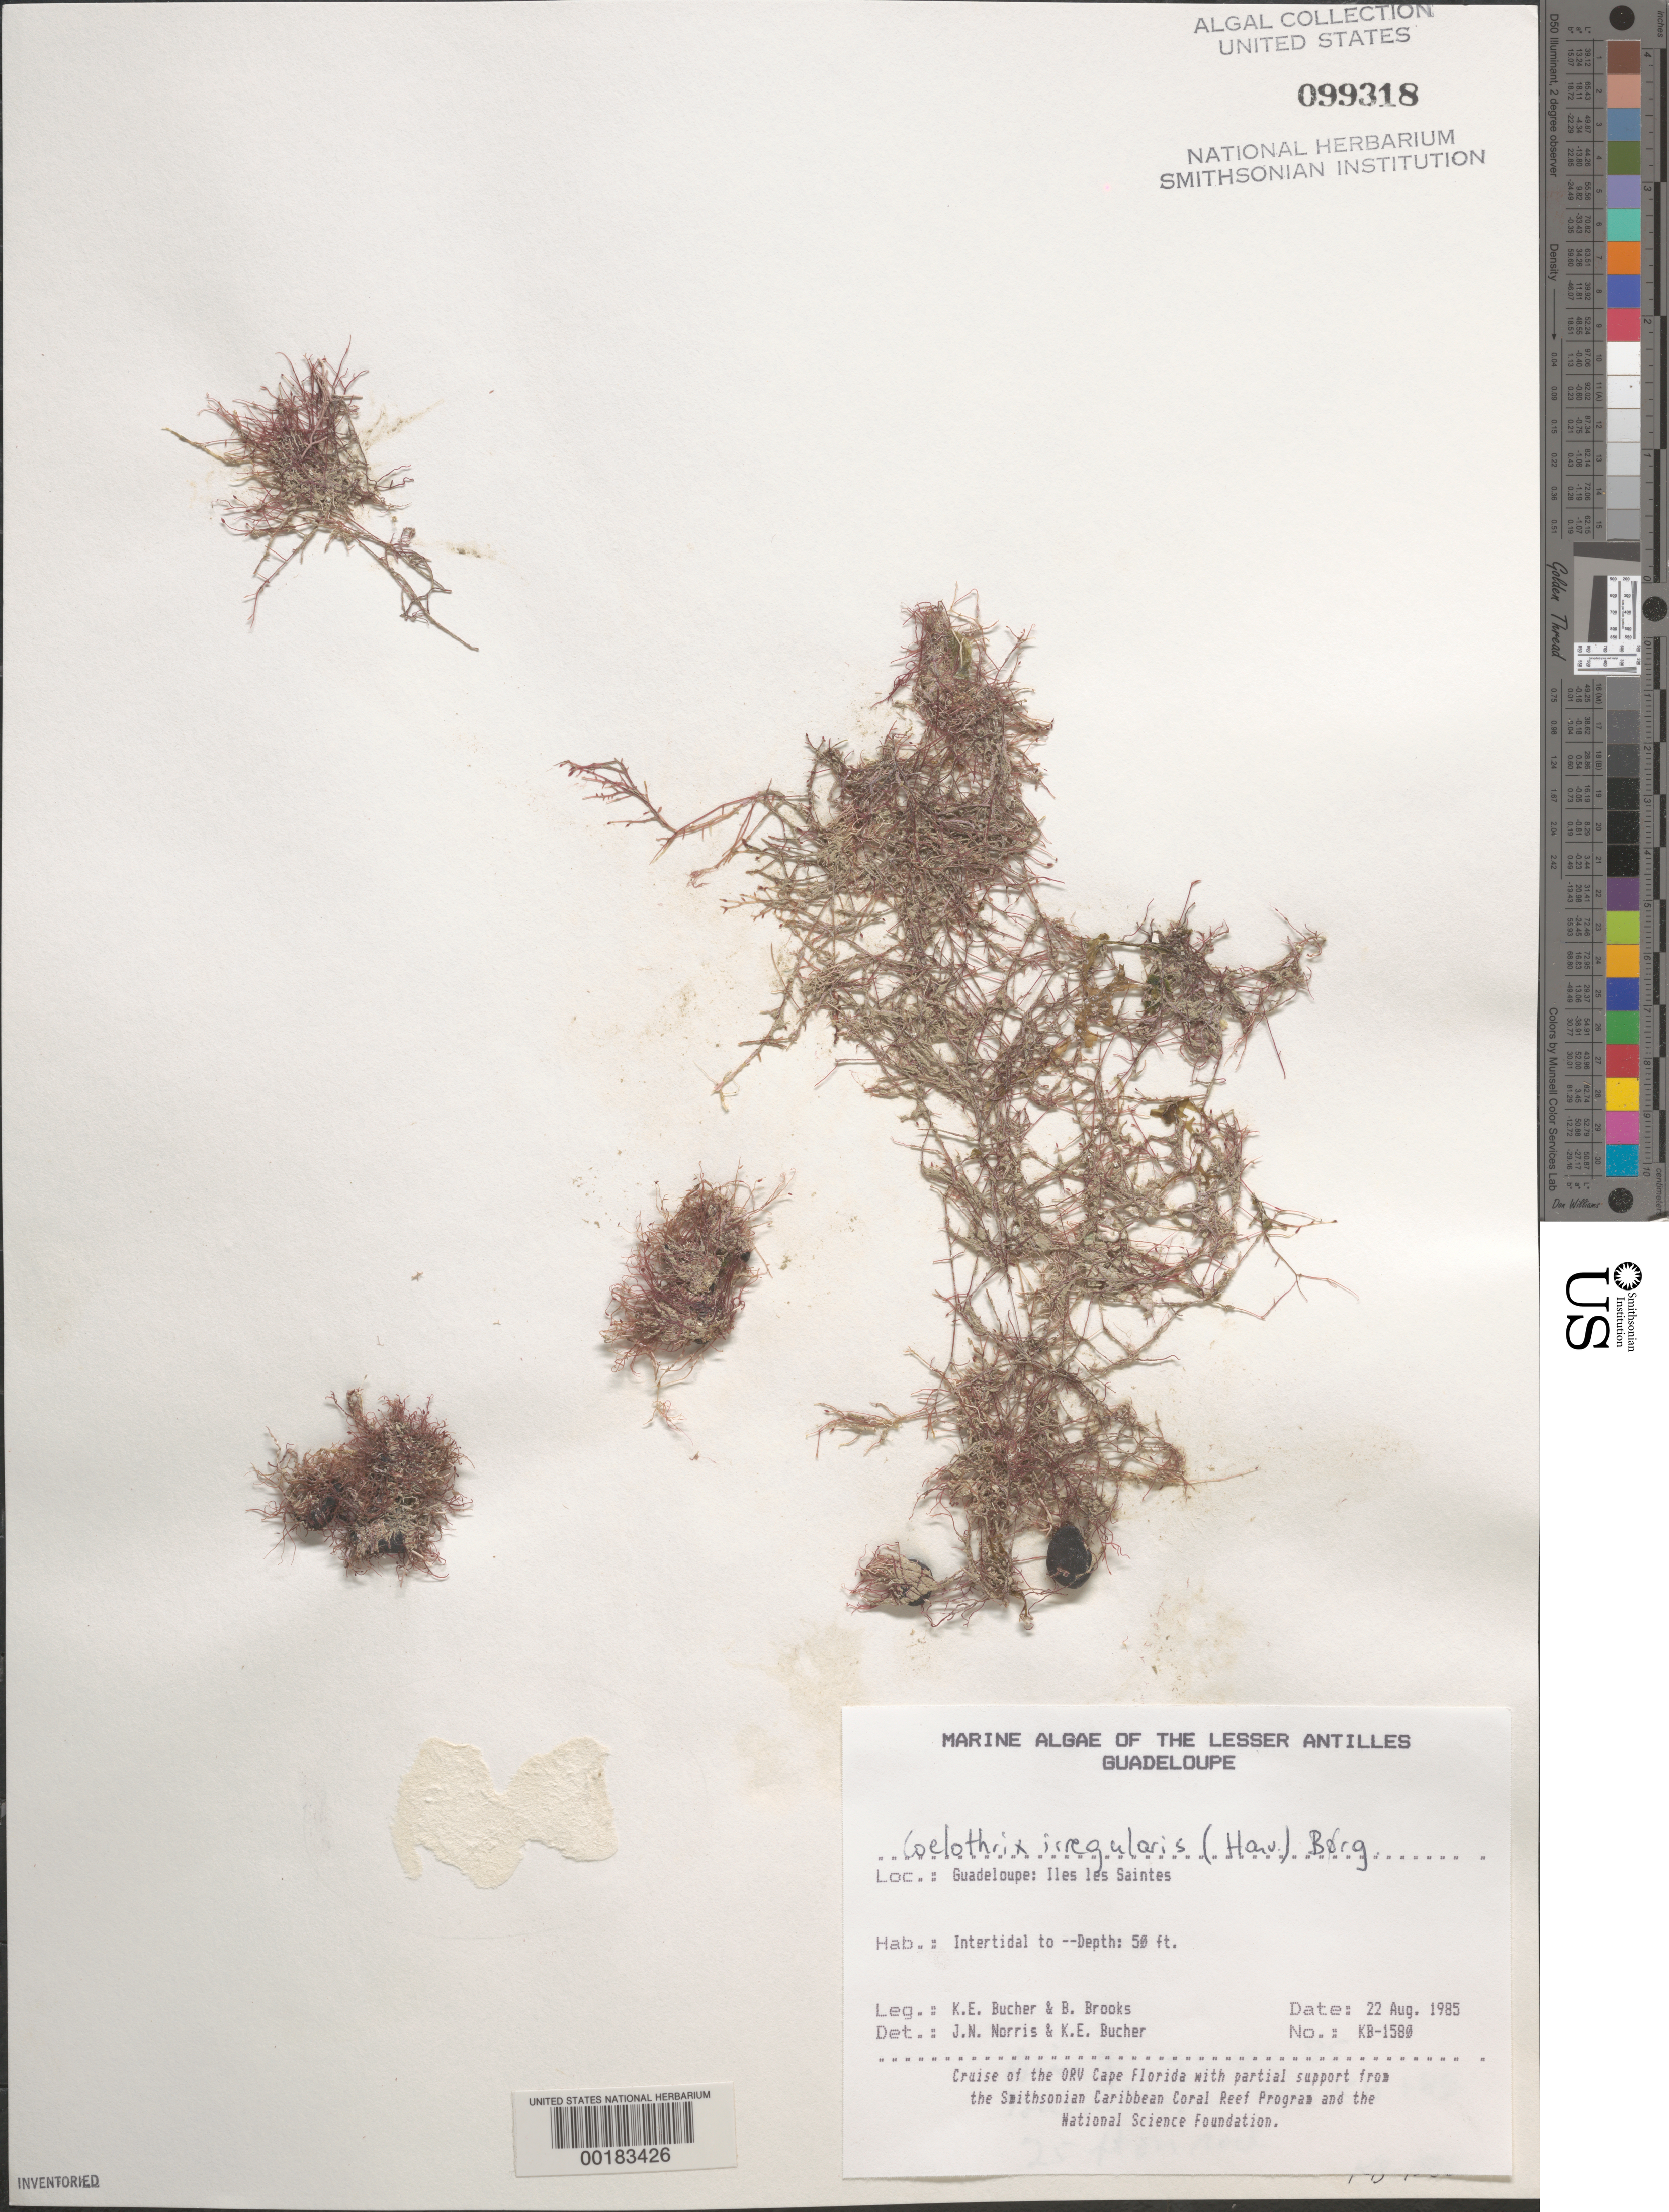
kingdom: Plantae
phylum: Rhodophyta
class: Florideophyceae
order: Rhodymeniales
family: Champiaceae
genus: Coelothrix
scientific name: Coelothrix irregularis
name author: (Harv.) Børgesen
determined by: Norris, J. N.; Bucher, K. E.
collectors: K. E. Bucher & B. Brooks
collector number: Kb-1580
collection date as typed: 22 Aug 1985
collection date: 1985-08-22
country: Guadeloupe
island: Iles des Saintes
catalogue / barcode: US 99318